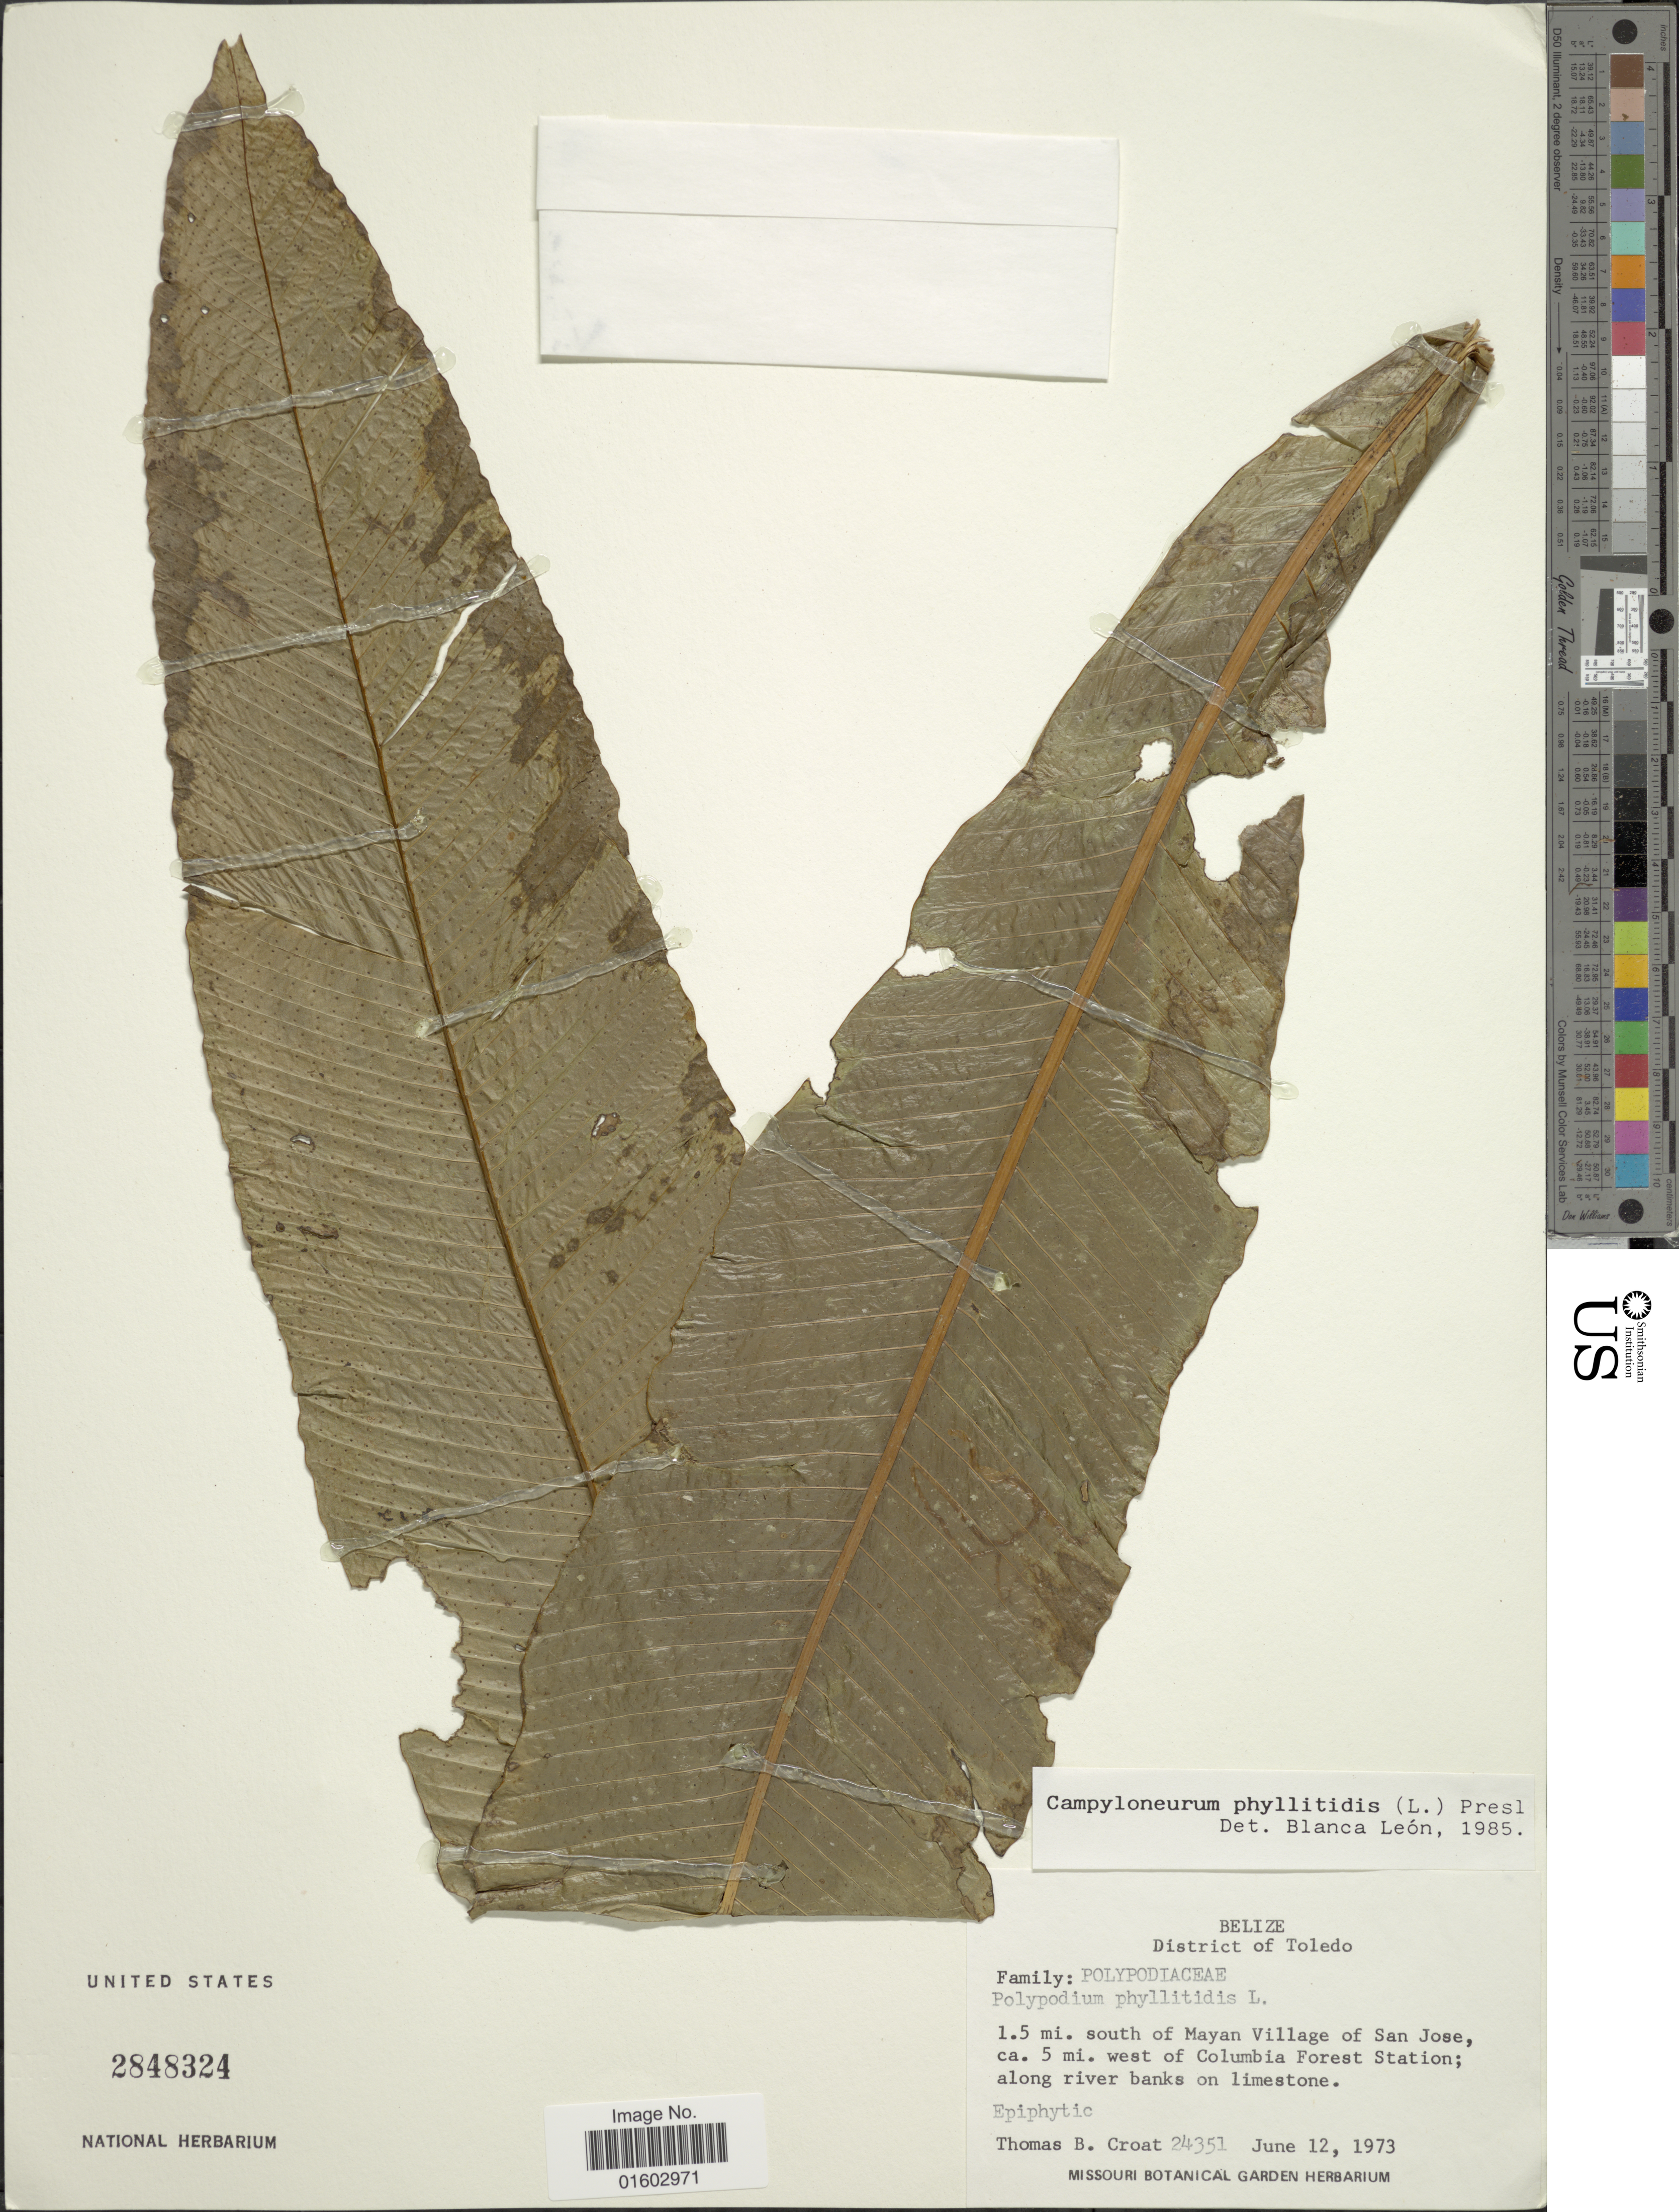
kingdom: Plantae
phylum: Tracheophyta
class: Polypodiopsida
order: Polypodiales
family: Polypodiaceae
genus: Campyloneurum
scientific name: Campyloneurum latum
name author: T. Moore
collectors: T. B. Croat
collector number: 24351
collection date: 1973-06-12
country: Belize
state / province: Toledo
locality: District of Toledo. 1.5 mi. south of Mayan Village of San Jose 5 mi,. west of Colombia Forest Station; along river banks on limestone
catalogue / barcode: US 2848324